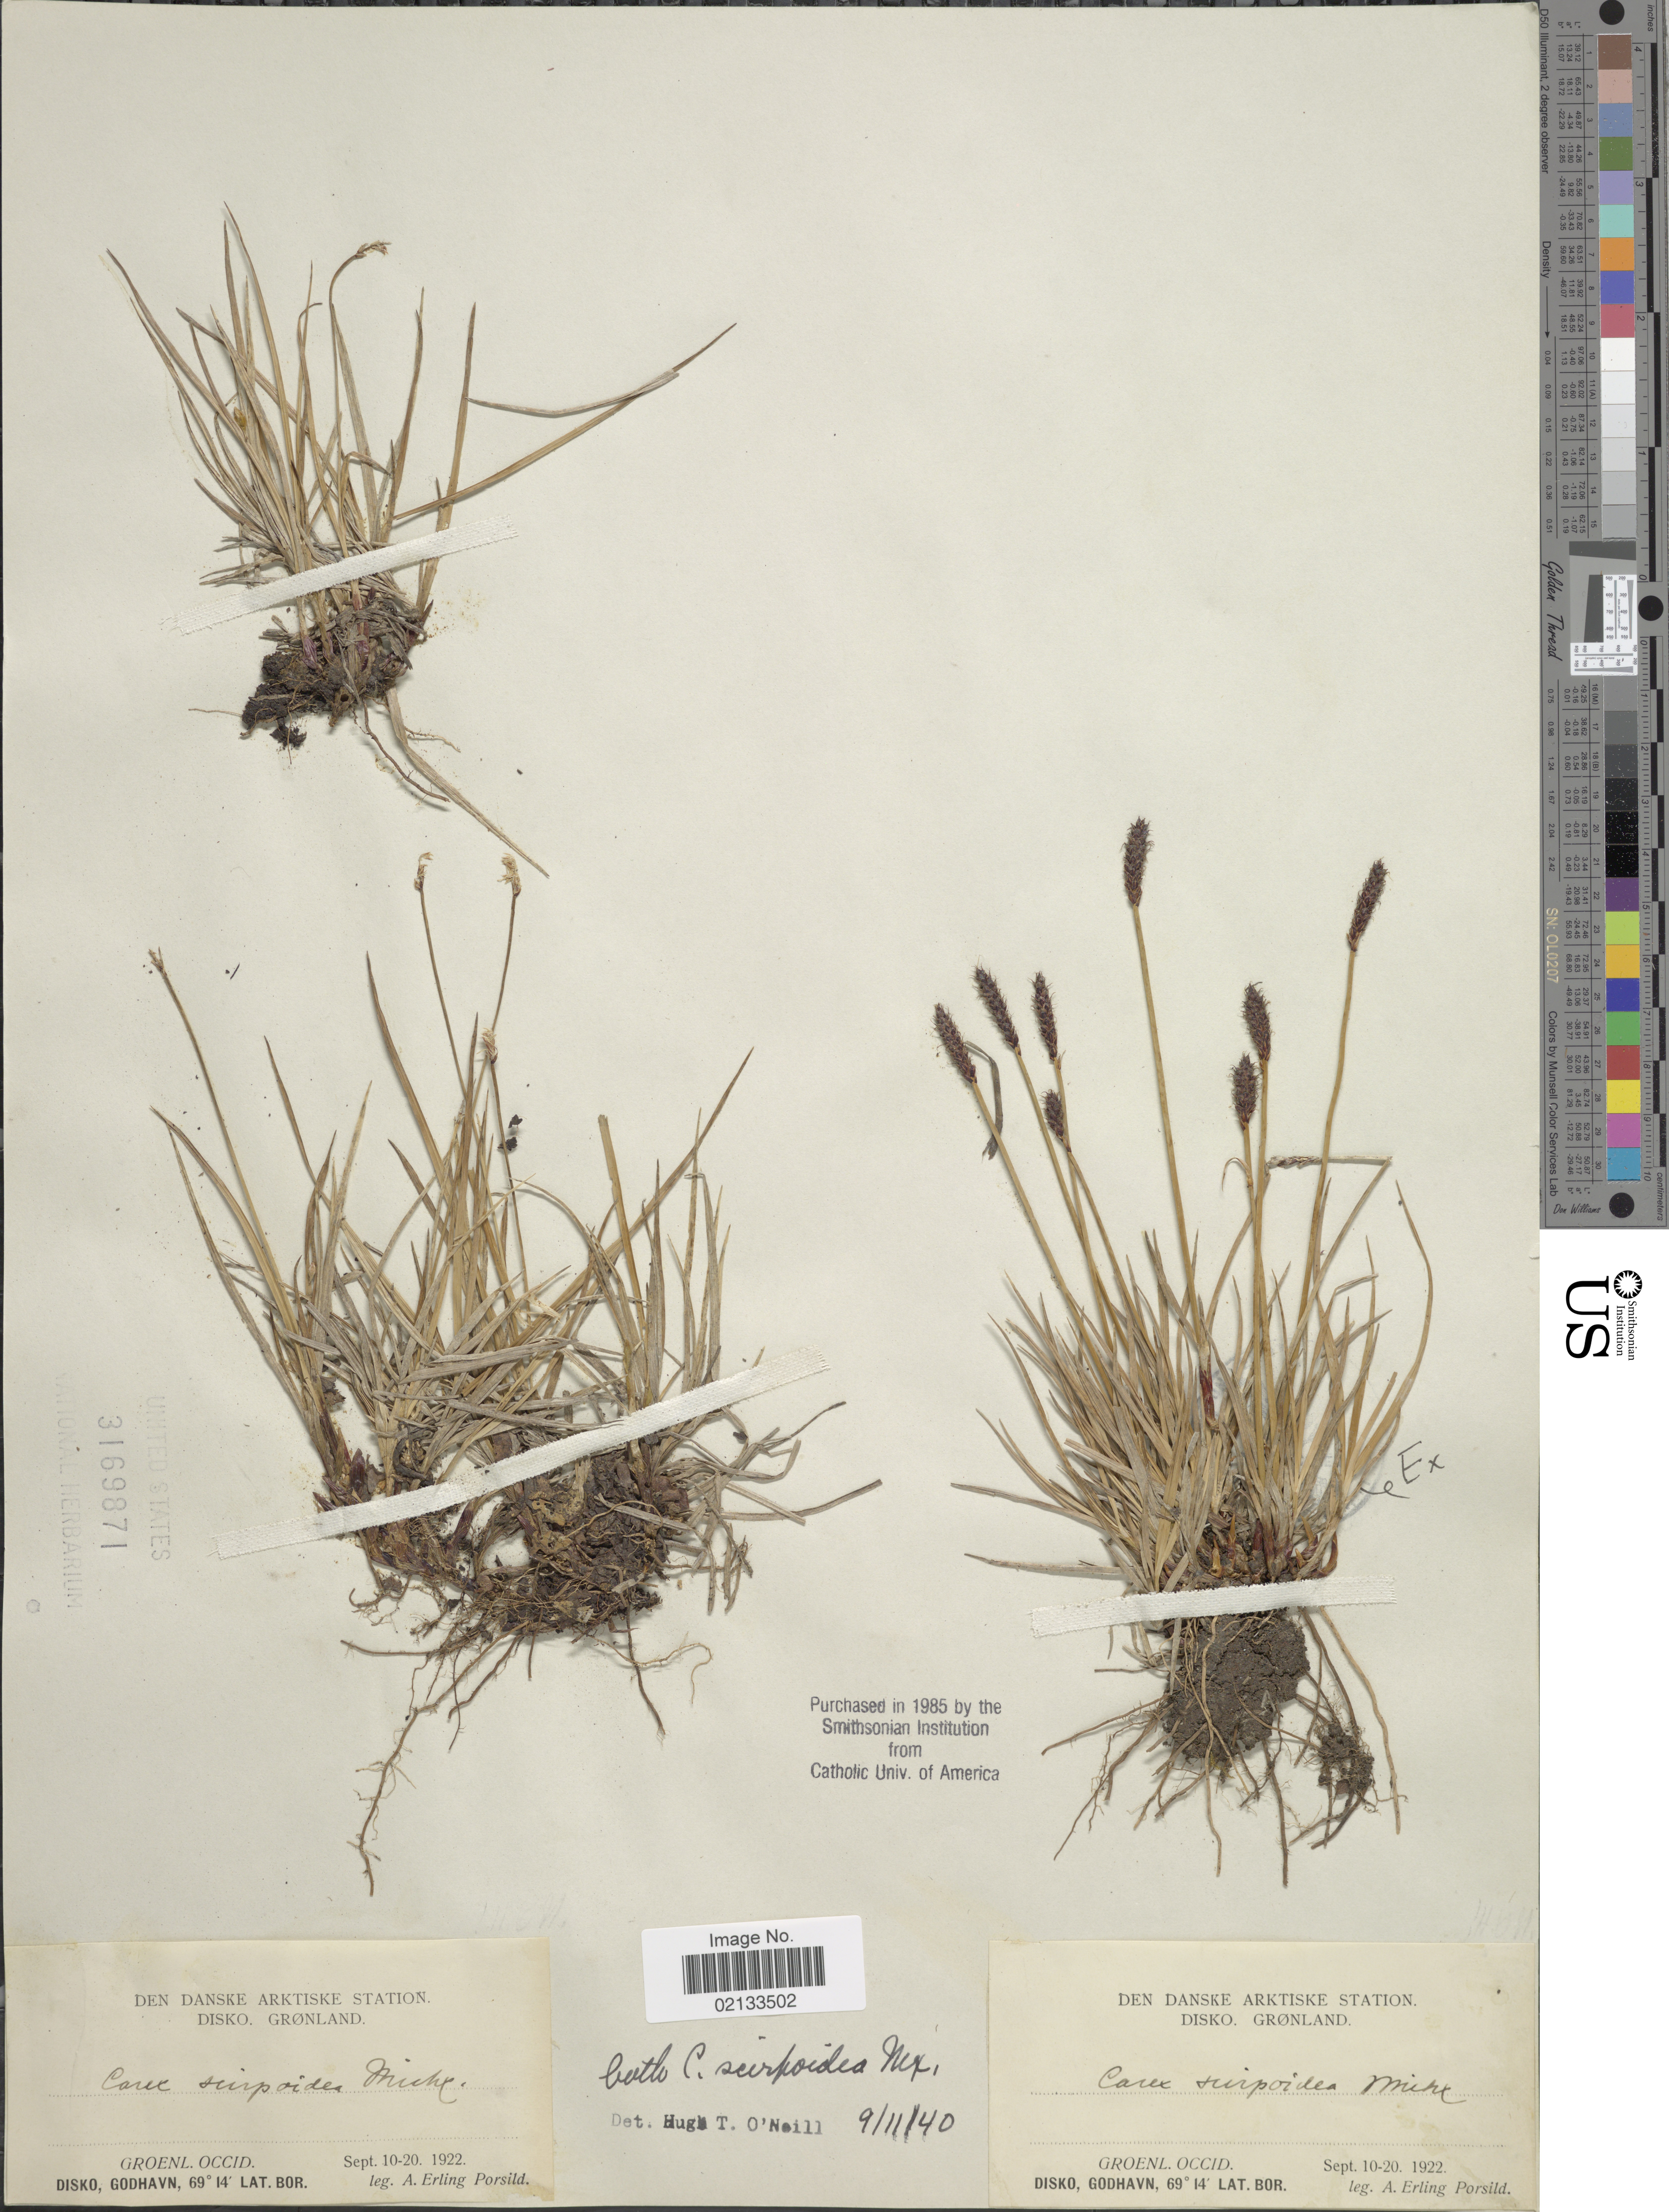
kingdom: Plantae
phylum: Tracheophyta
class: Liliopsida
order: Poales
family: Cyperaceae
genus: Carex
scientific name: Carex scirpoidea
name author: Michx.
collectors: A. E. Porsild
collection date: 1922-09-10/1922-09-20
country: Greenland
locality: Den Danske Arktiske Station Disko, Groenl. Occid, Disko, Godhaven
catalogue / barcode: US 3169871